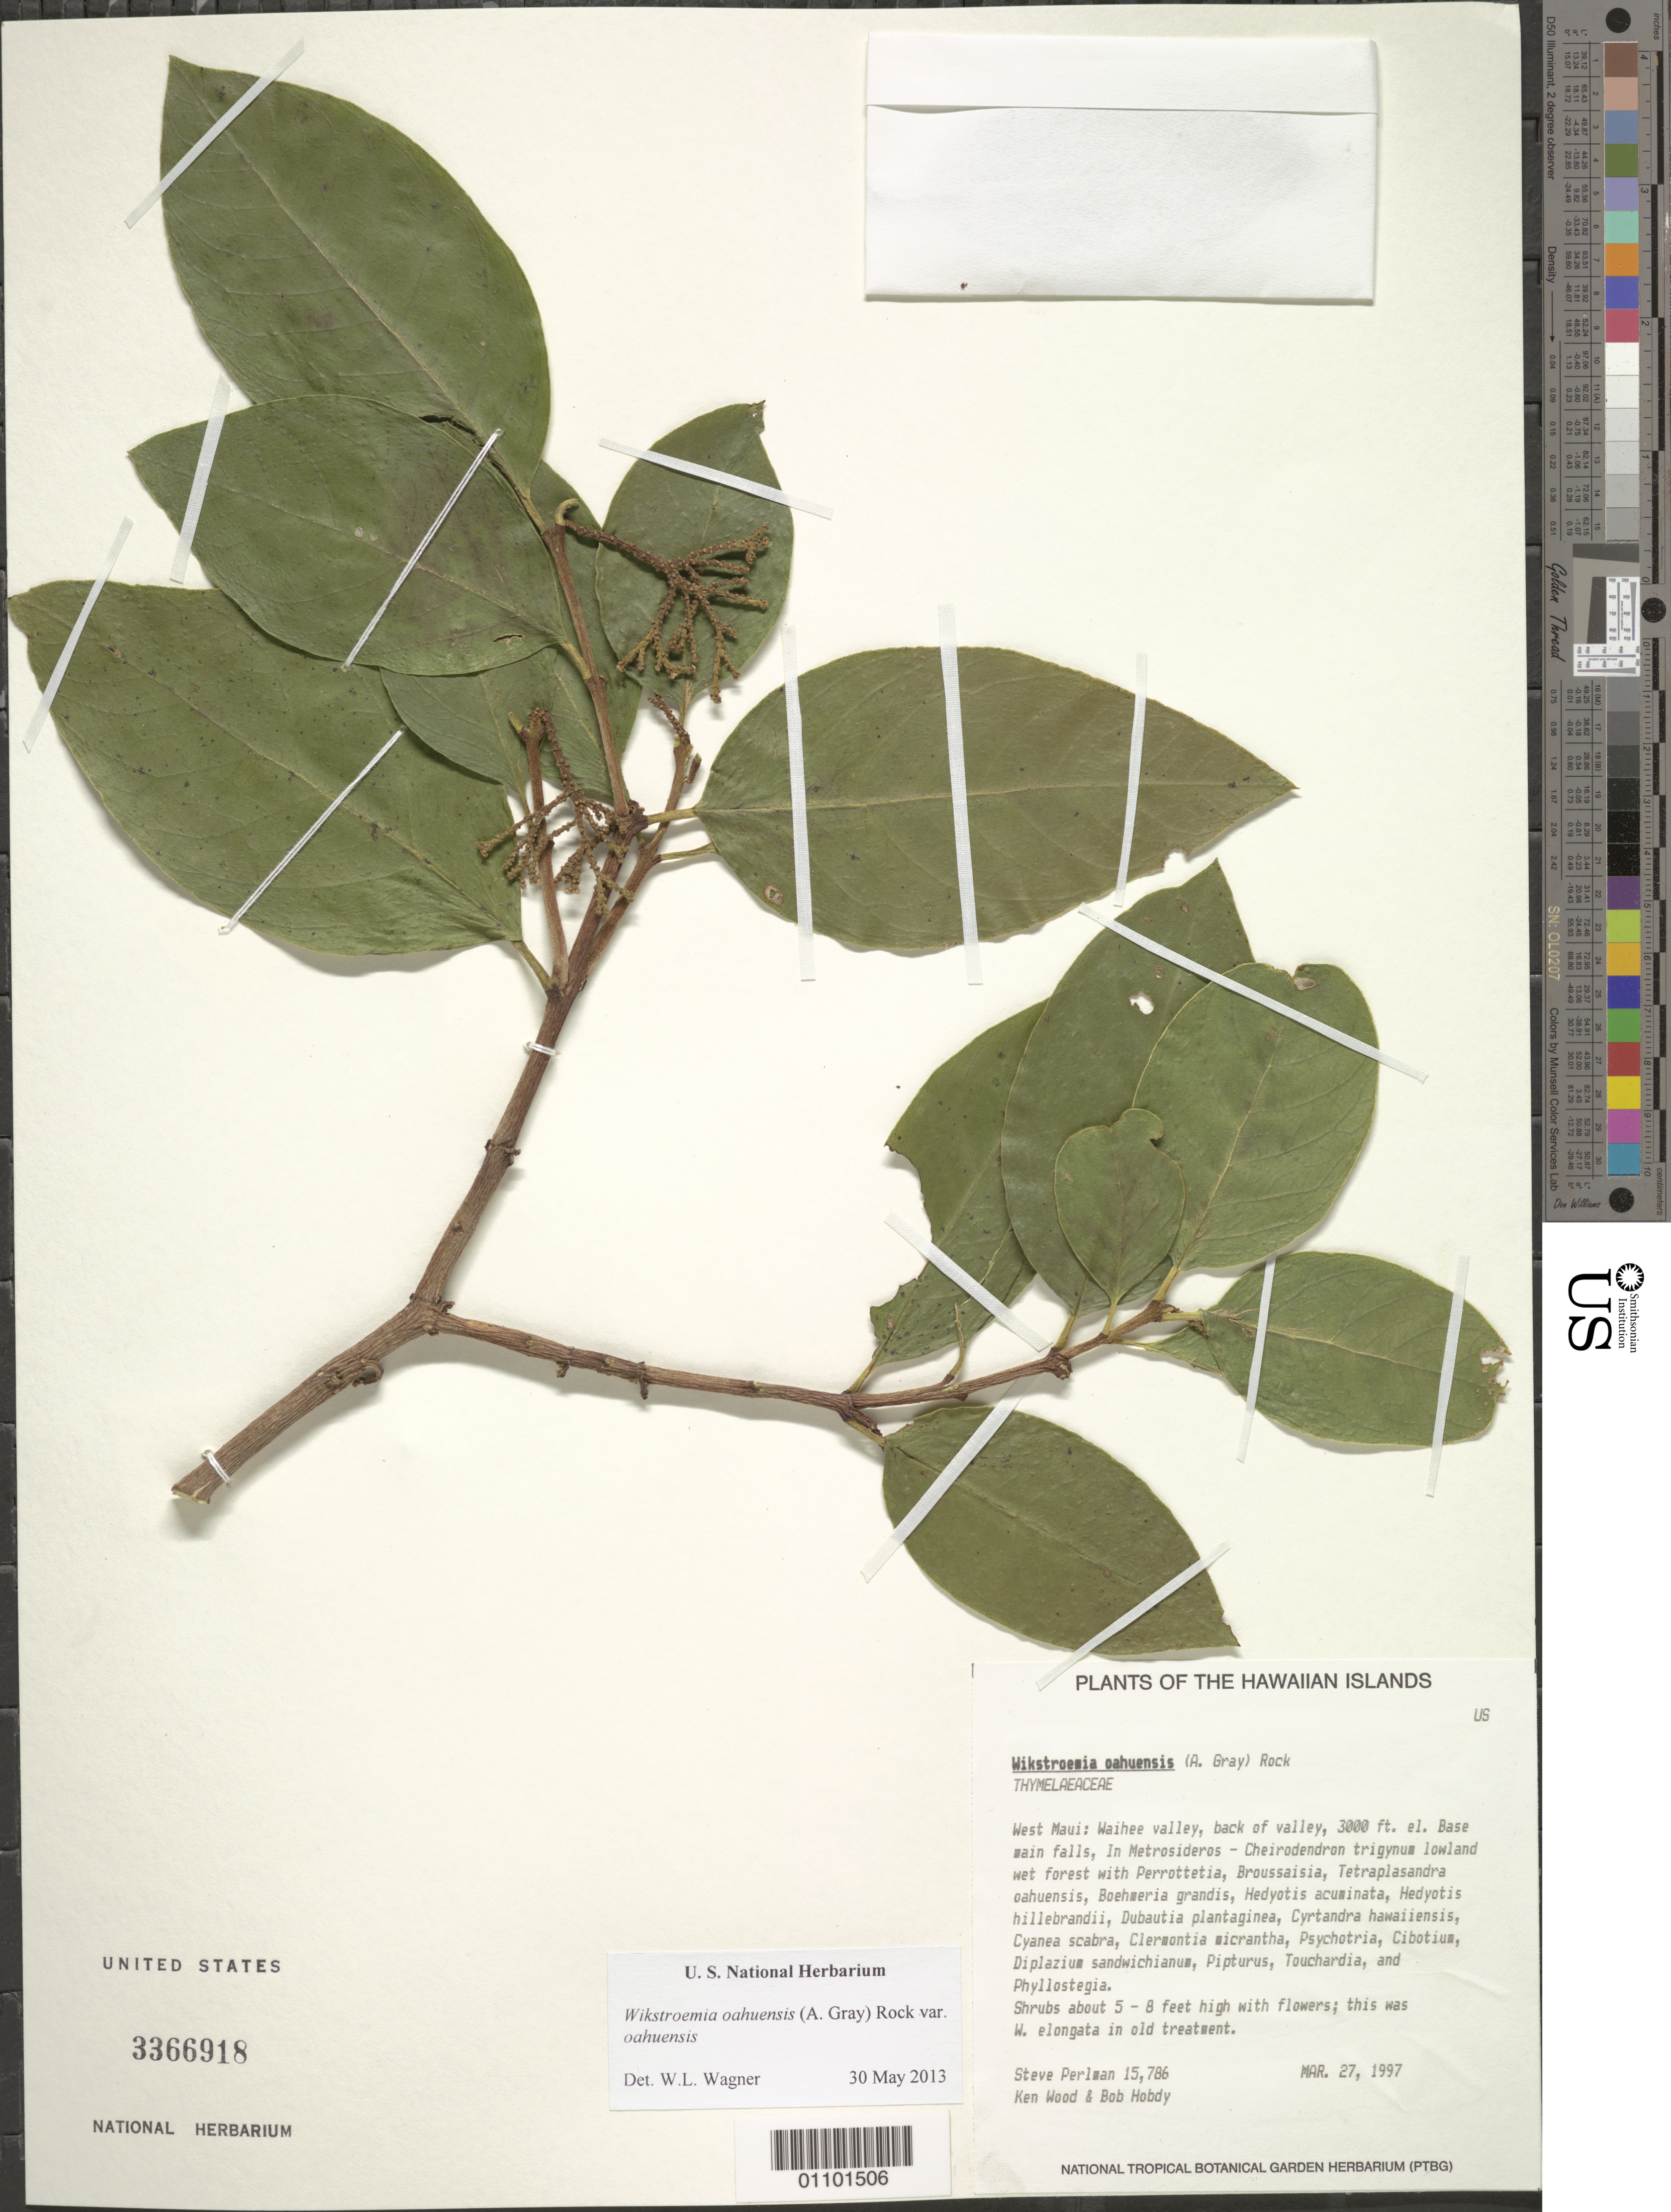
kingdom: Plantae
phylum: Tracheophyta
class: Magnoliopsida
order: Malvales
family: Thymelaeaceae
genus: Wikstroemia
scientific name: Wikstroemia oahuensis var. oahuensis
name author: (A. Gray) Rock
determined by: Wagner, W. L., (BOT), Smithsonian Institution - National Museum of Natural History (UNITED STATES)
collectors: S. P. Perlman, K. Wood & B. Hobdy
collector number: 15786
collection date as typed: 27 Mar 1997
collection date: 1997-03-27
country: United States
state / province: Hawaii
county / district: Maui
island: Maui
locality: West Maui, Waihe'e valley, back of valley, base main falls.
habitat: Lowland wet forest.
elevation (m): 914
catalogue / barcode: US 3366918